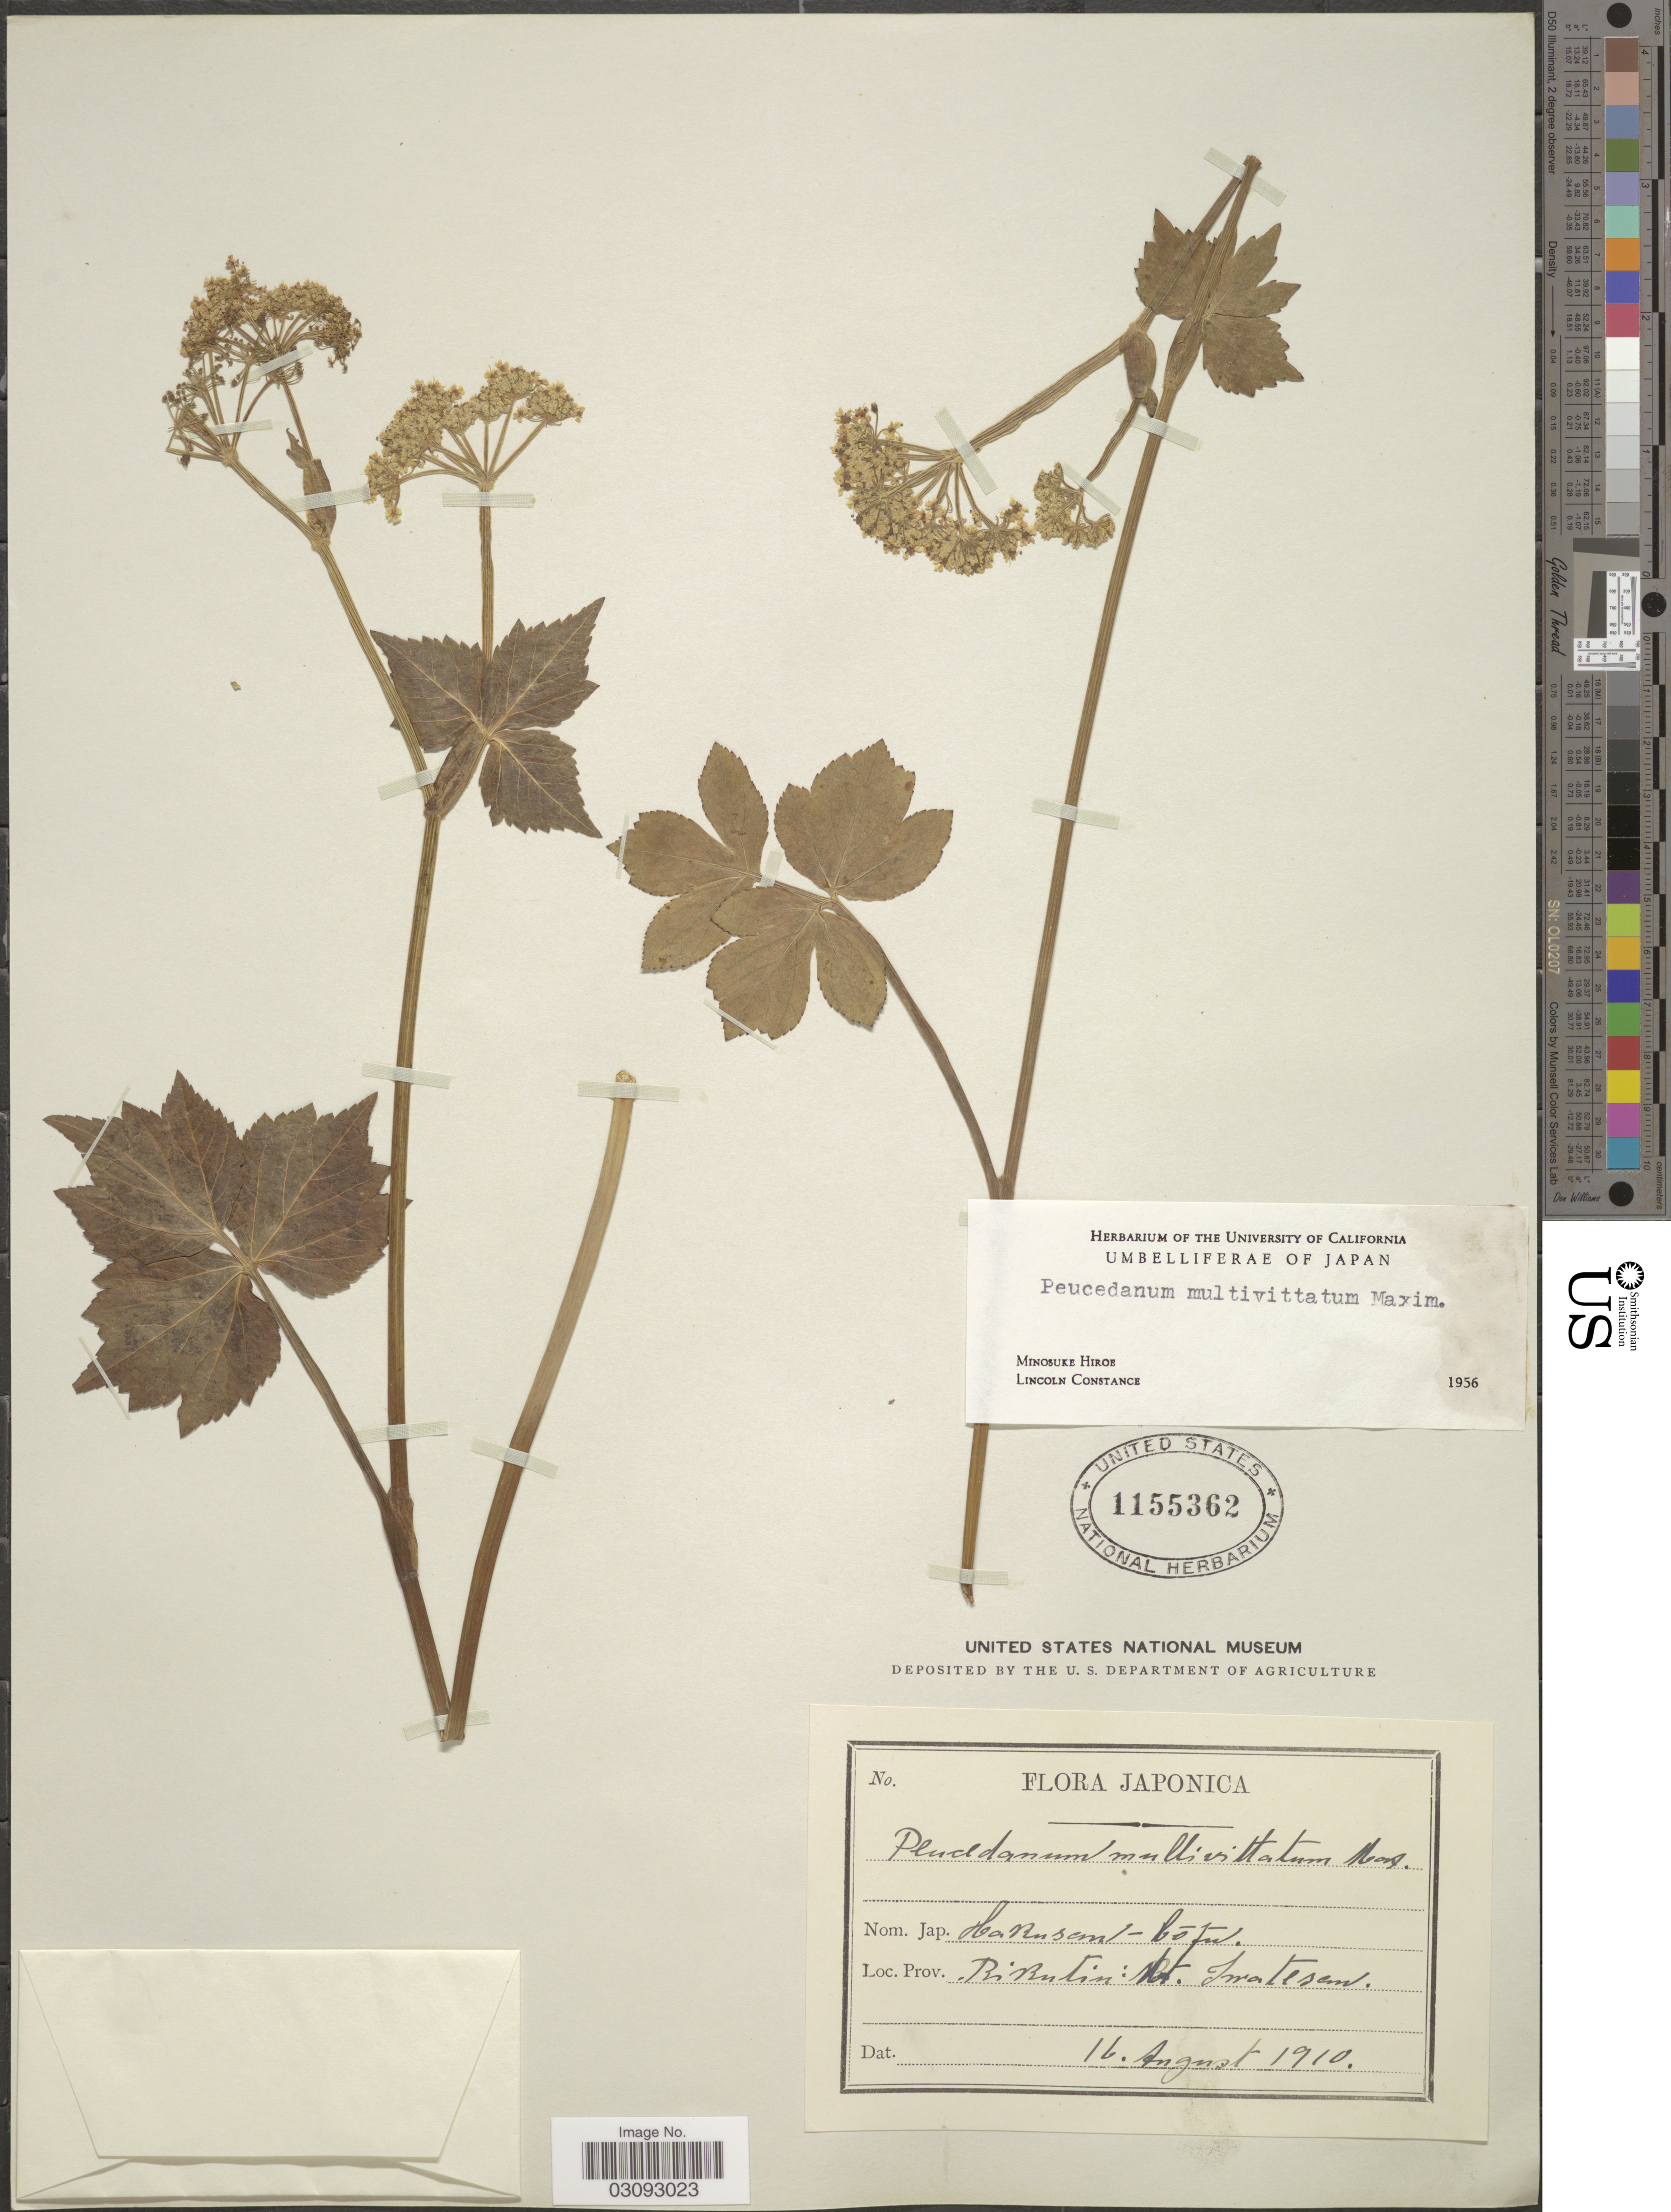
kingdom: Plantae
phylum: Tracheophyta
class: Magnoliopsida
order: Apiales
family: Apiaceae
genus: Peucedanum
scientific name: Peucedanum multivittatum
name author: Maxim.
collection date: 1910-08-16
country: Japan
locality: Japonica, Rirutin: Mt. Iwatesan.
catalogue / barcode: US 1155362